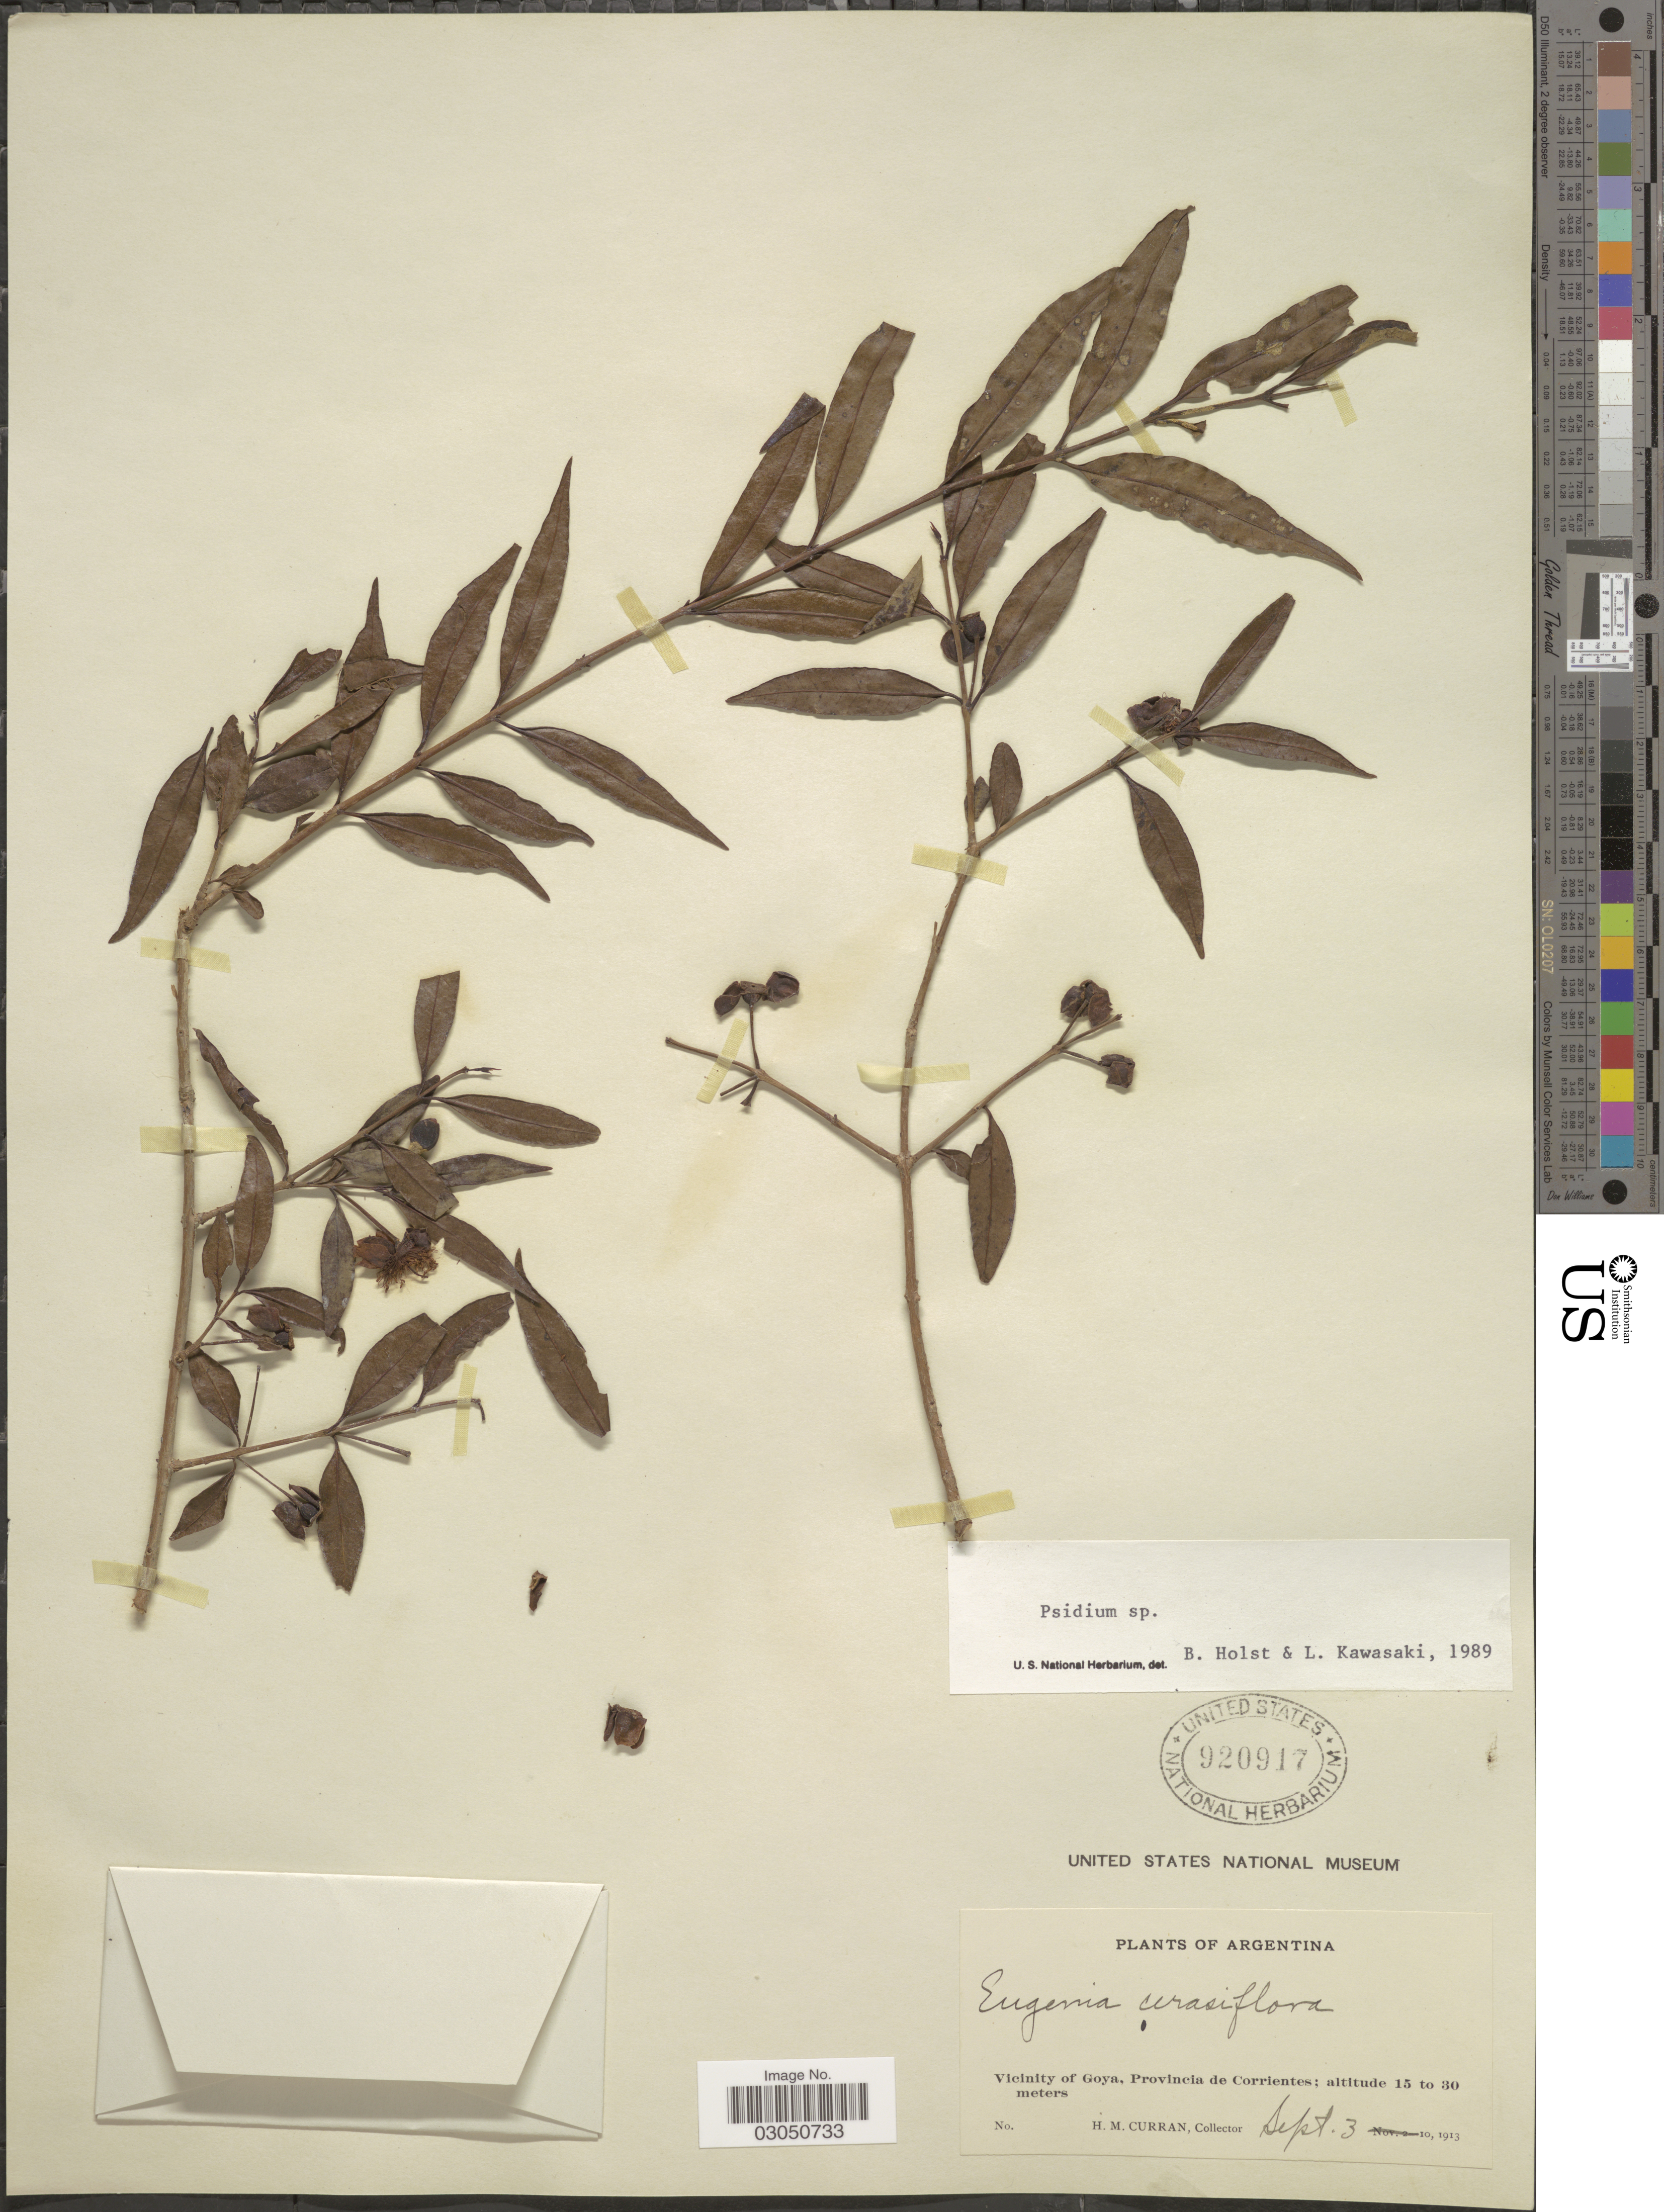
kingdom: Plantae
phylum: Tracheophyta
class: Magnoliopsida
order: Myrtales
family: Myrtaceae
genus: Psidium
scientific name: Psidium sp.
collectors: H. M. Curran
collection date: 1913-09-03/1913-09-10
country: Argentina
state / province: Corrientes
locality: Vicinity of Goya, Provincia de Corrientes.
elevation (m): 15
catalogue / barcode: US 920917